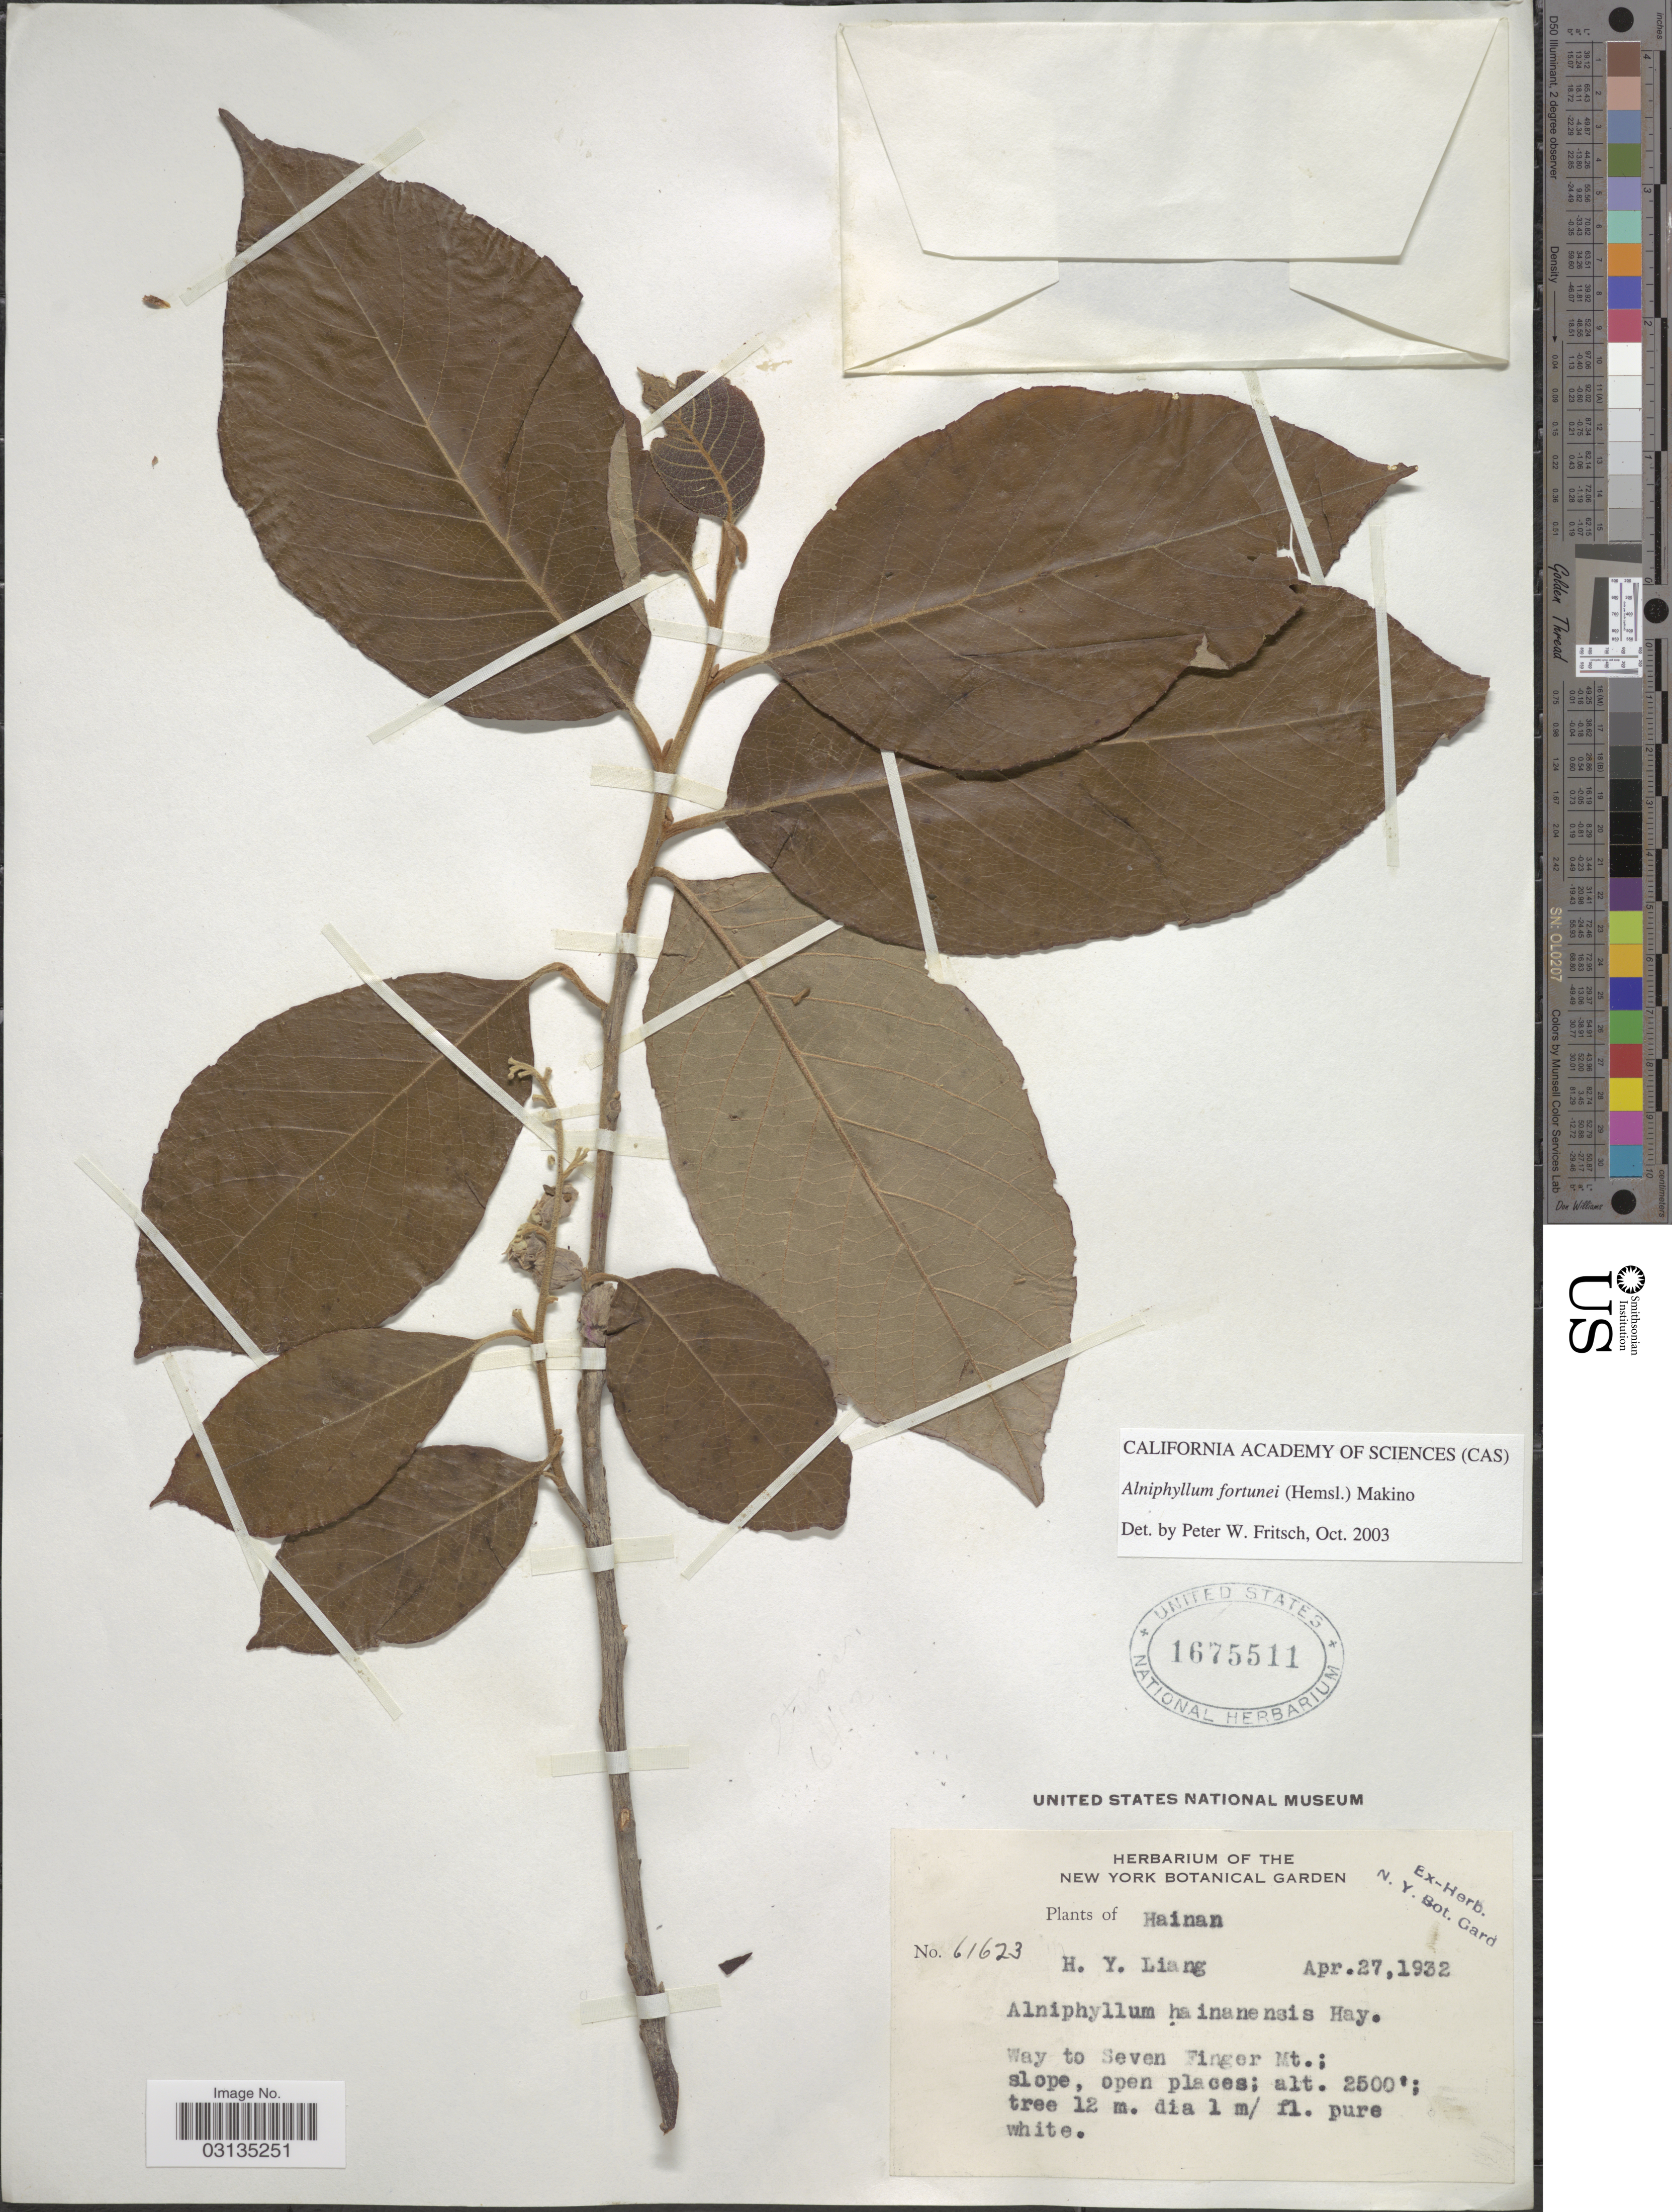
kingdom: Plantae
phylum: Tracheophyta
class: Magnoliopsida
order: Ericales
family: Styracaceae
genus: Alniphyllum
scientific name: Alniphyllum fortunei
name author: (Hemsl.) Makino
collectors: H. Y. Liang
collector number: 61623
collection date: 1932-04-27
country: China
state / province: Hainan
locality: Way to Seven Finger Mt.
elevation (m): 762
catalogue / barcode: US 1675511